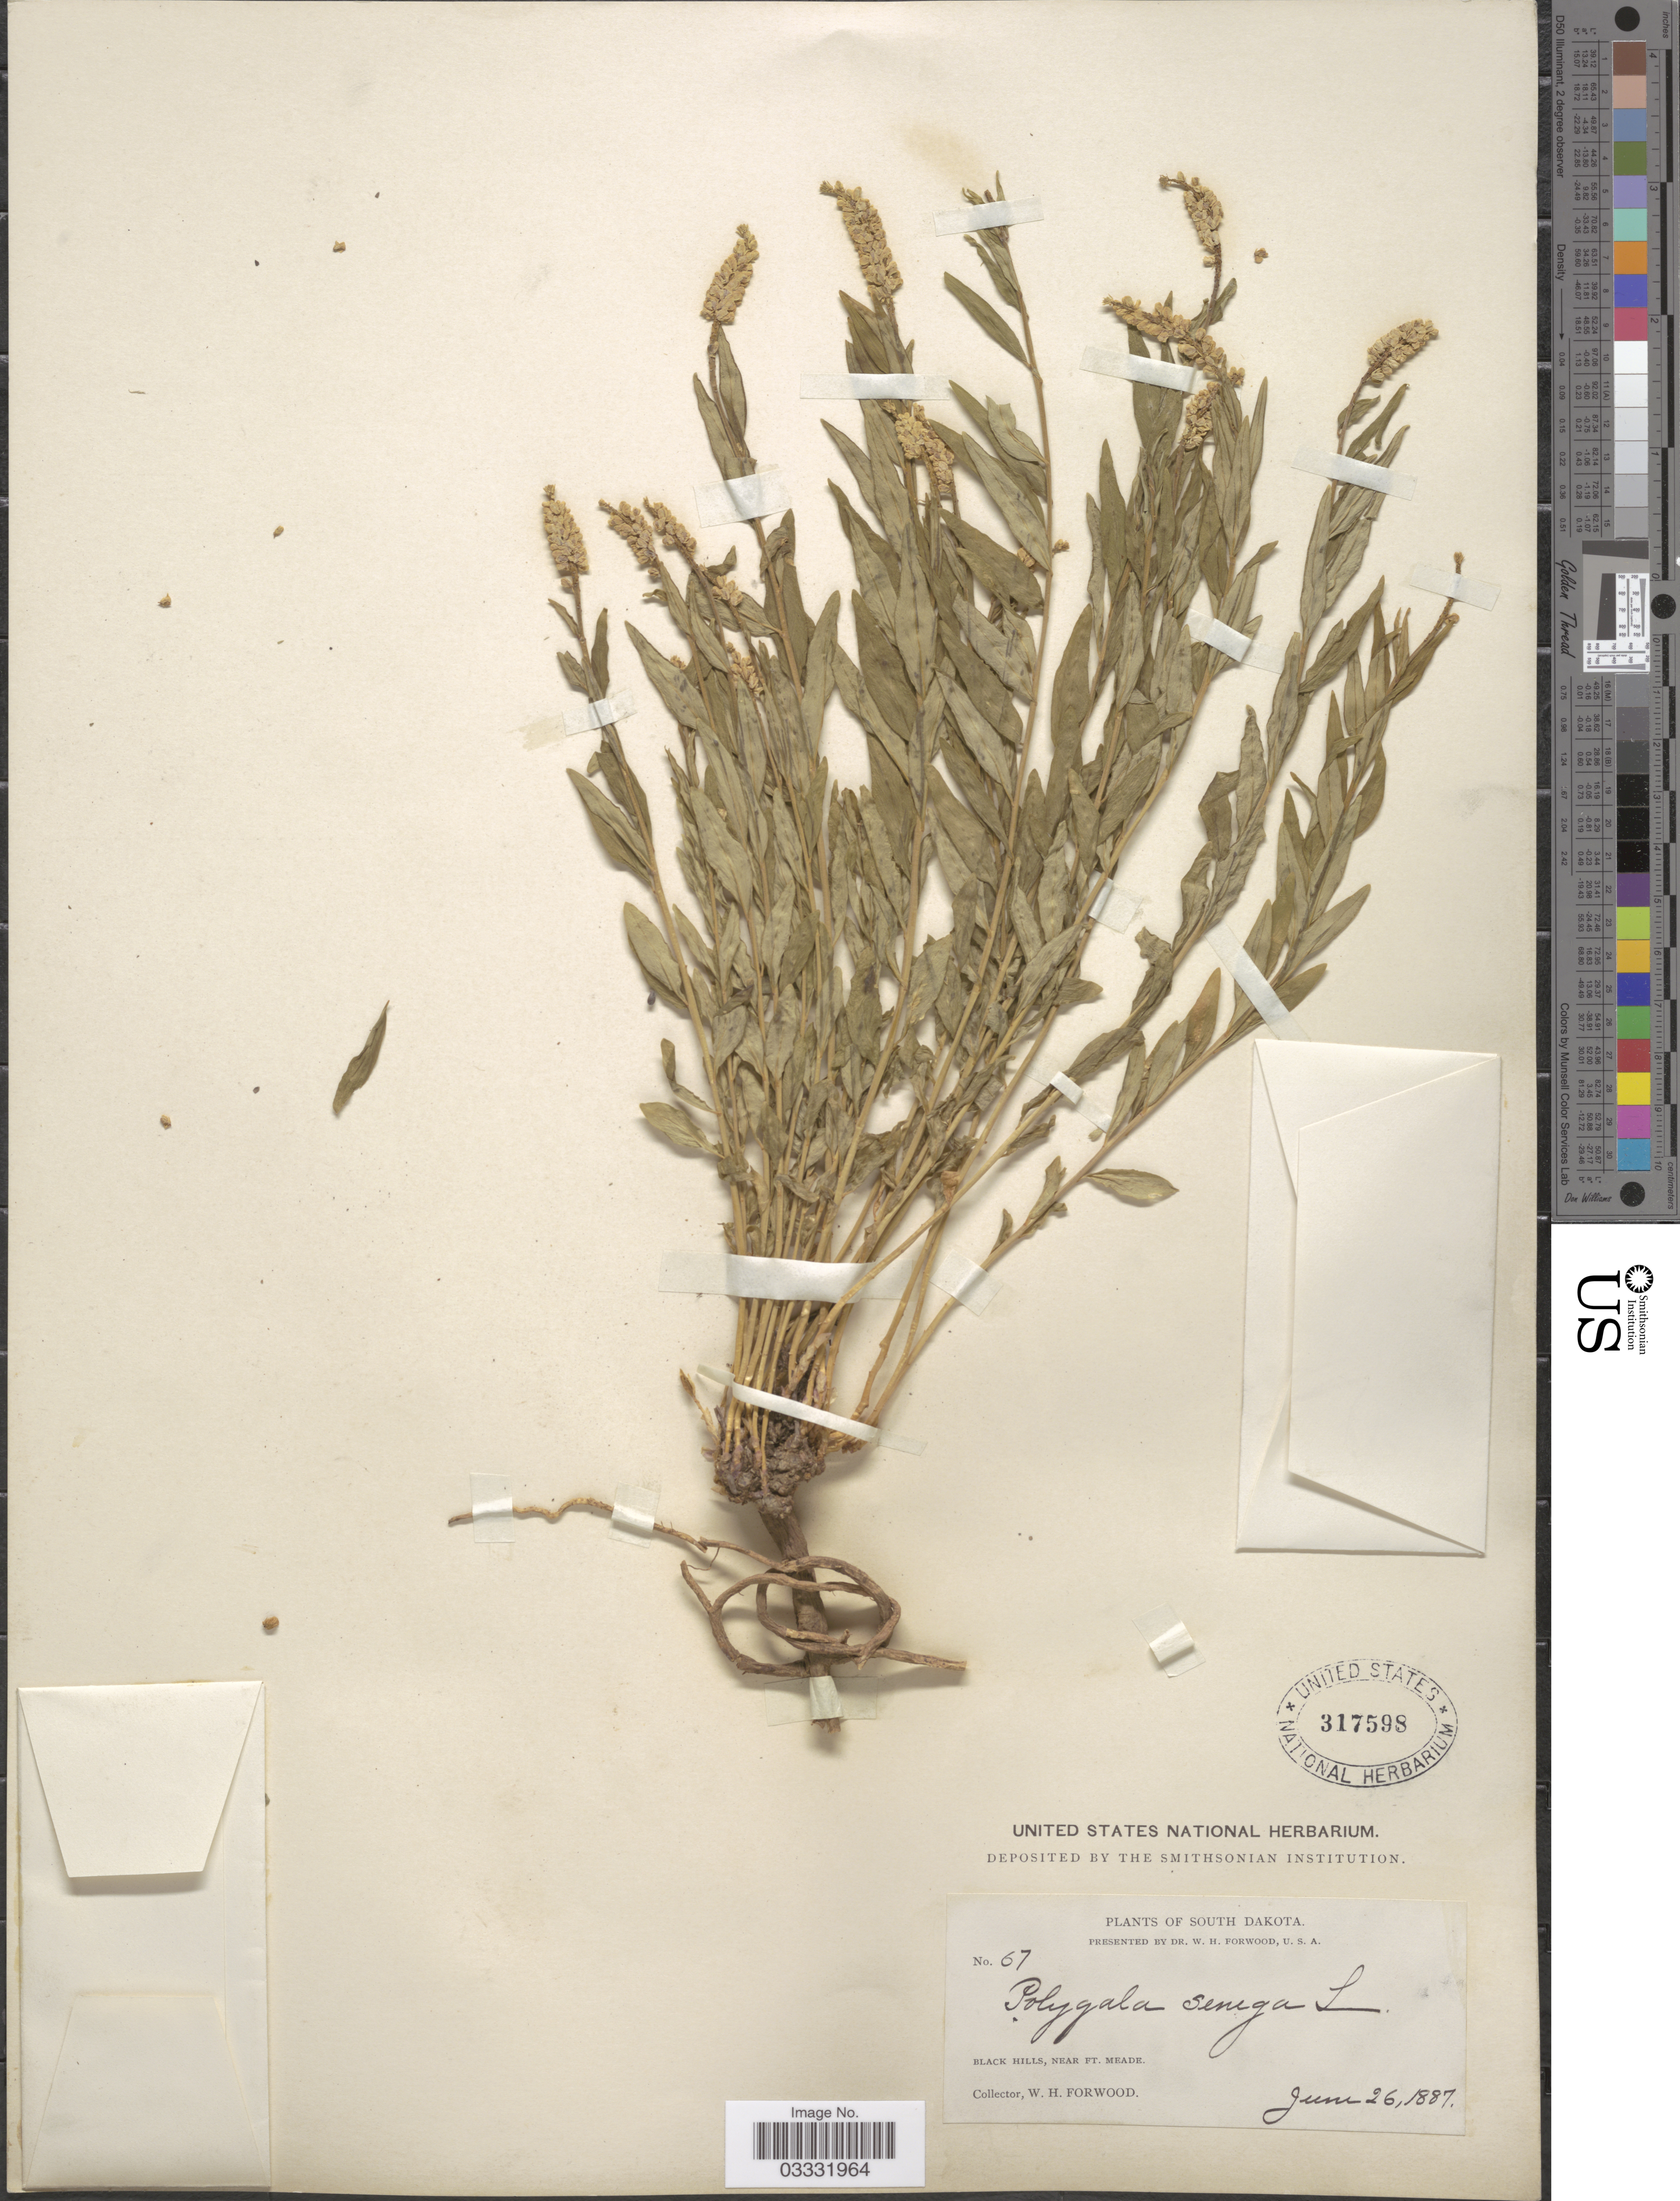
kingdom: Plantae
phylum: Tracheophyta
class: Magnoliopsida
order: Fabales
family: Polygalaceae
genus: Polygala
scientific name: Polygala senega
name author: L.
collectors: W. Forwood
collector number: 67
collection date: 1887-06-26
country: United States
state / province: South Dakota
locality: Black Hills, near Ft. Meade.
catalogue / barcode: US 317598